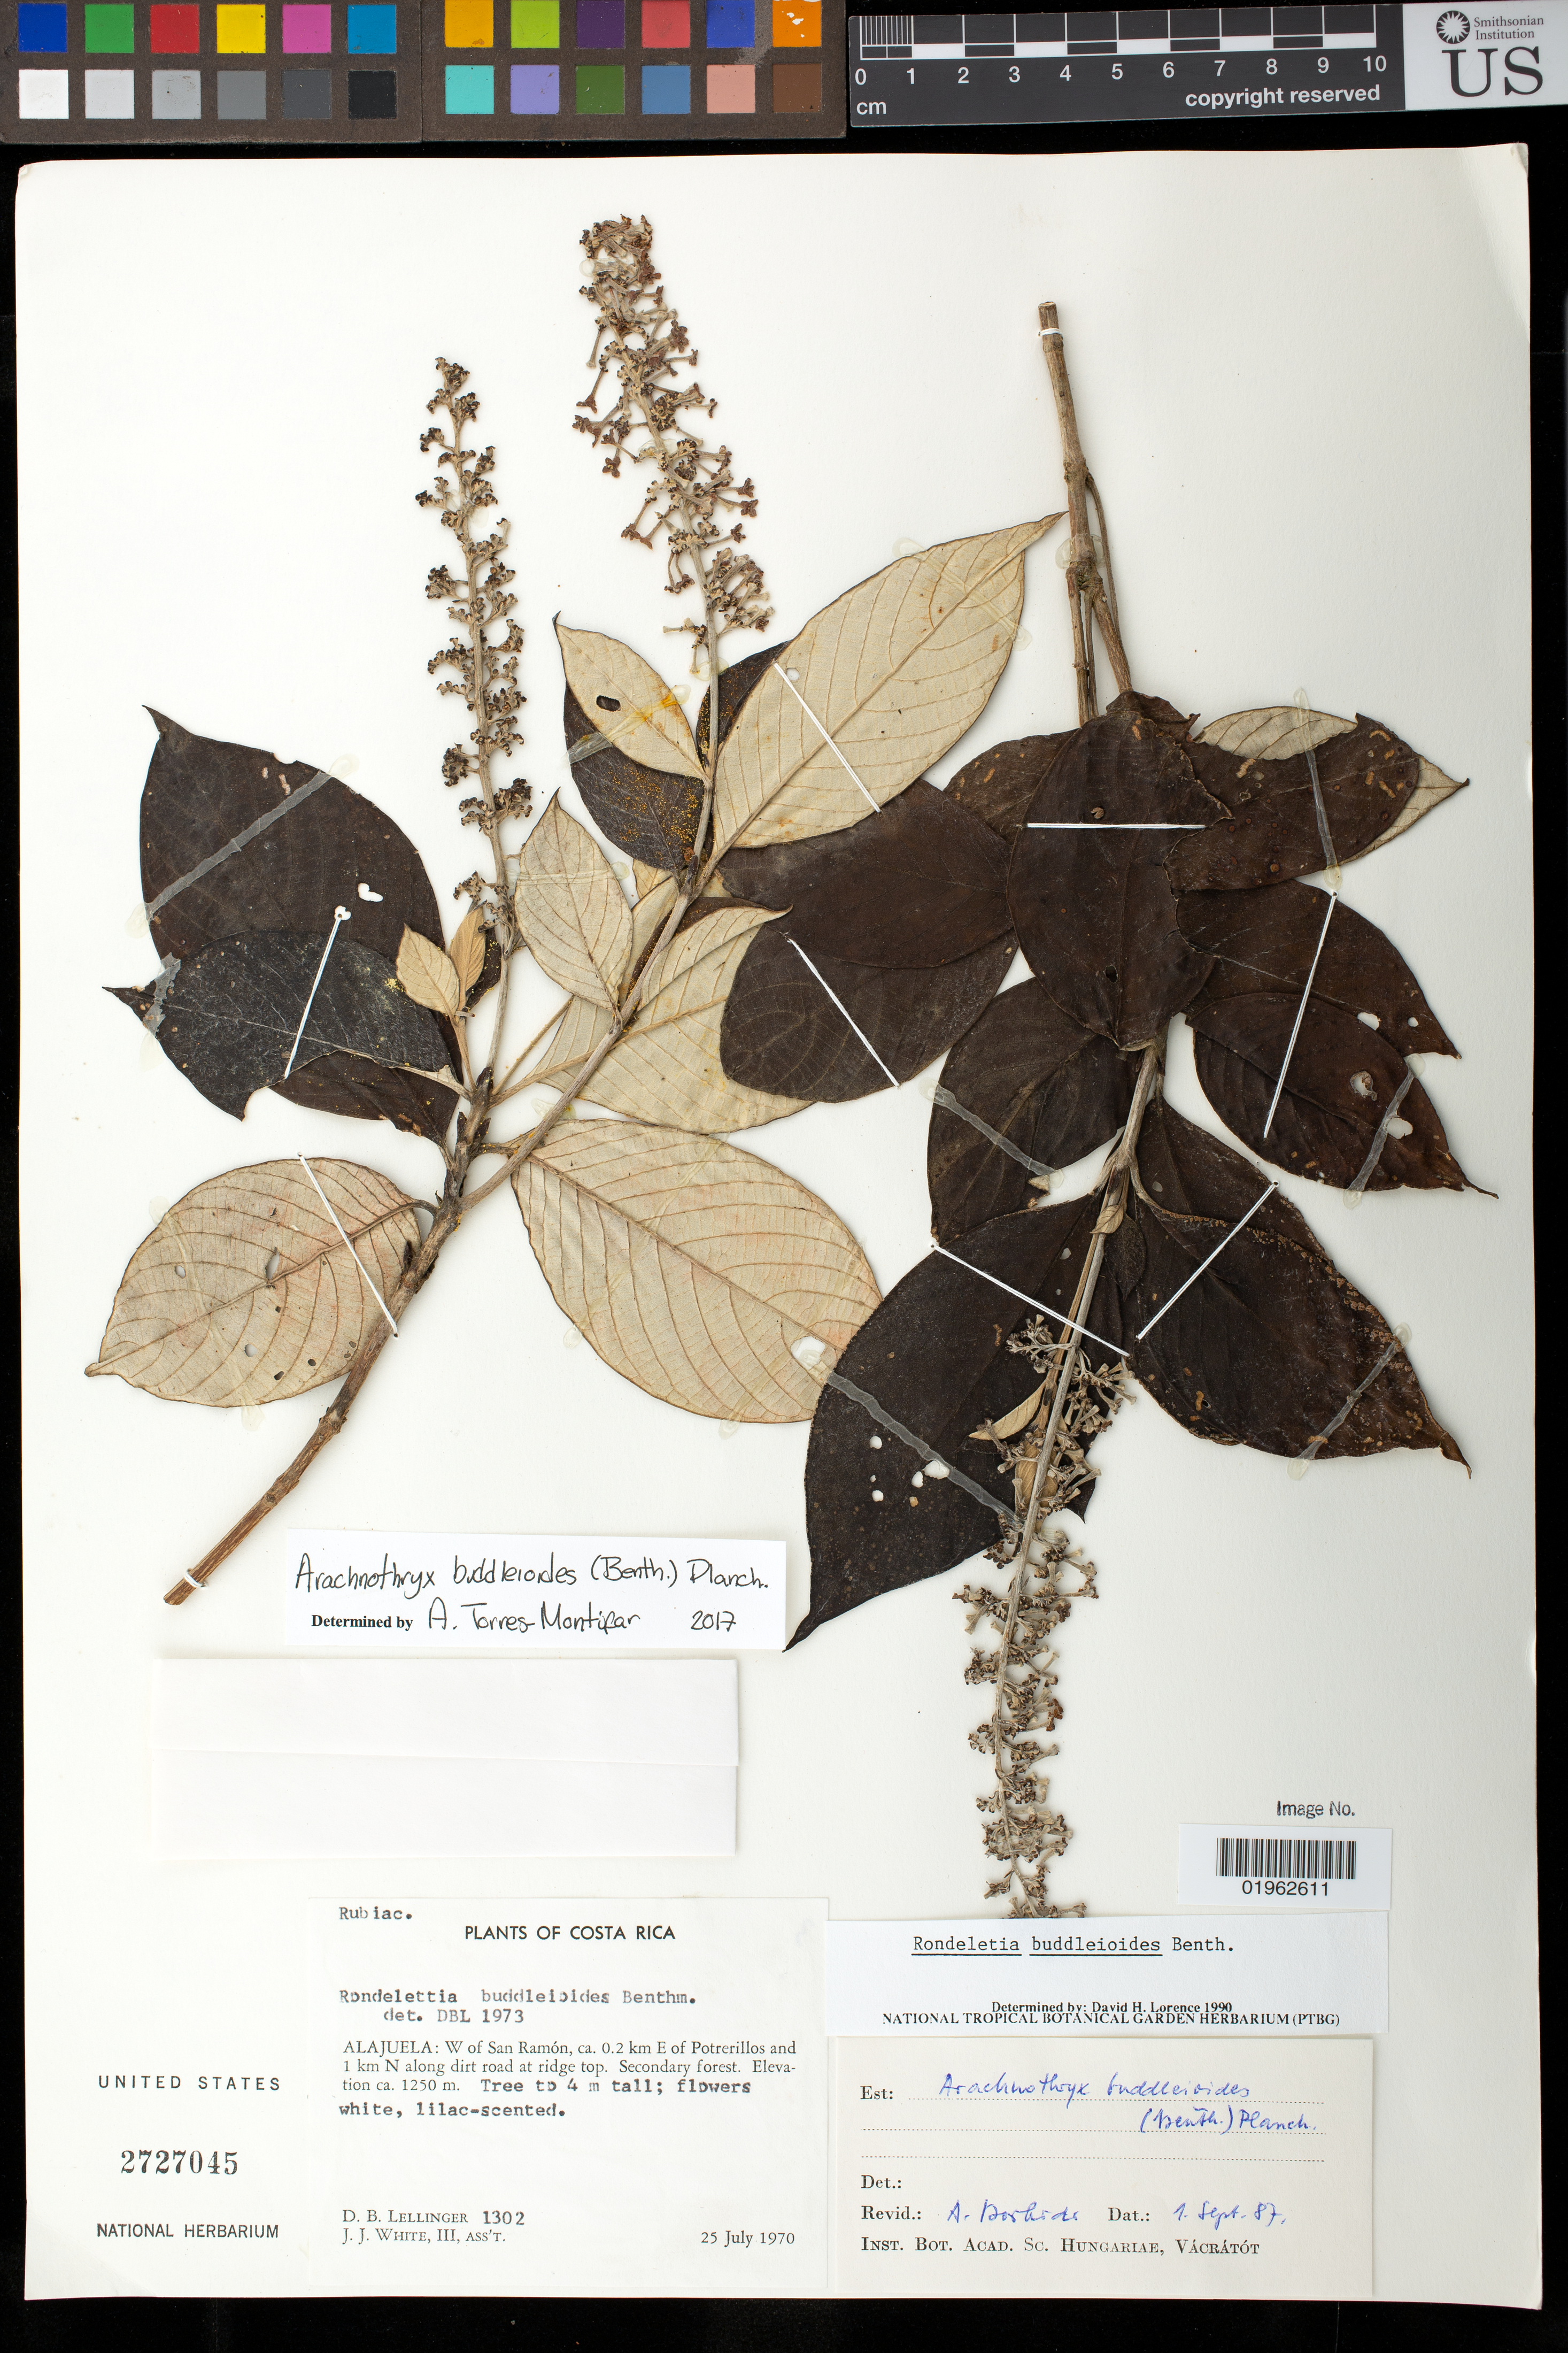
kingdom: Plantae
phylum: Tracheophyta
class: Magnoliopsida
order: Gentianales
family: Rubiaceae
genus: Arachnothryx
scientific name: Arachnothryx buddleioides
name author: (Benth.) Planch.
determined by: Torres Montufar, J. A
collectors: D. B. Lellinger & J. J. White III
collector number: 1302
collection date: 1970-07-25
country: Costa Rica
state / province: Alajuela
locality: W of San Ramón, ca 0.2 km E of Potrerillos and 1 km N along dirt road at ridge top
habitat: secondary forest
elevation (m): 1250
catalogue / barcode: US 2727045